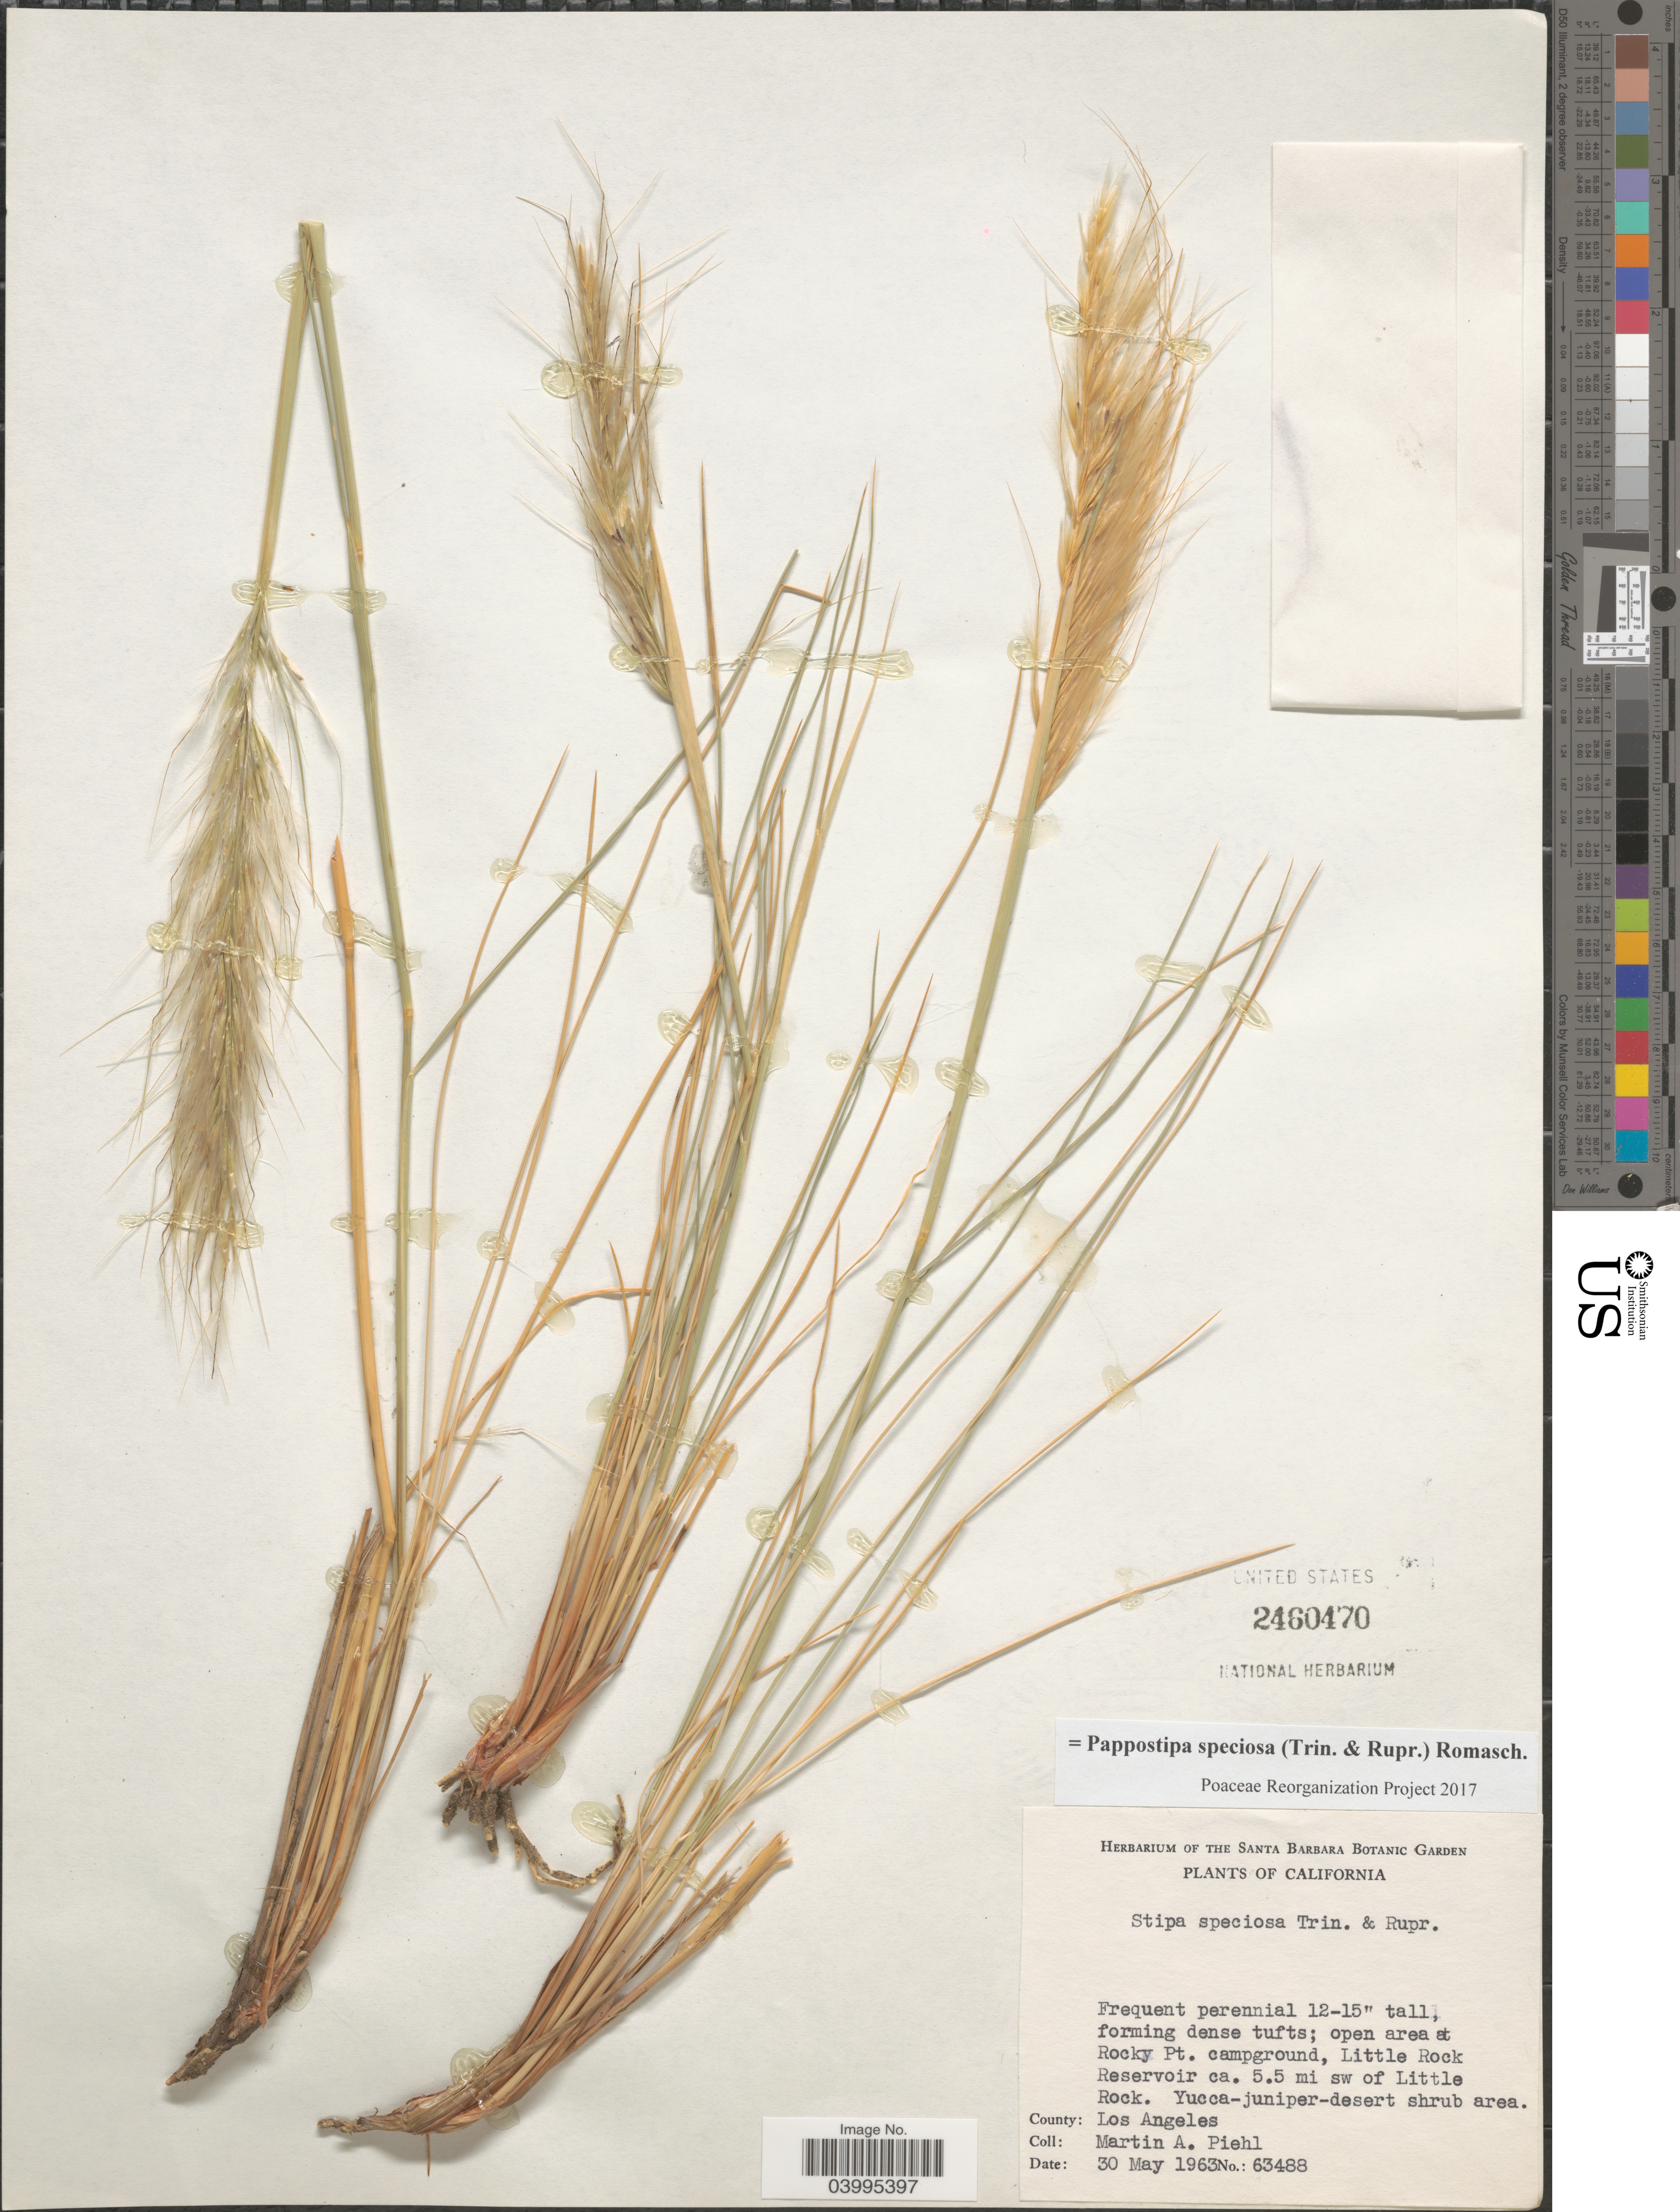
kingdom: Plantae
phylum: Tracheophyta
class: Liliopsida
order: Poales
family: Poaceae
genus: Pappostipa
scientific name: Pappostipa speciosa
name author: (Trin. & Rupr.) Romasch.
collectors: M. Piehl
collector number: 63488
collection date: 1963-05-30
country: United States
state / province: California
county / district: Los Angeles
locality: Open area at Rocky Pt. campground, Little Rock Reservoir ca. 5.5 mi sw of Little Rock. Yucca-juniper-desert shrub area. County: Los Angeles.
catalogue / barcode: US 2460470